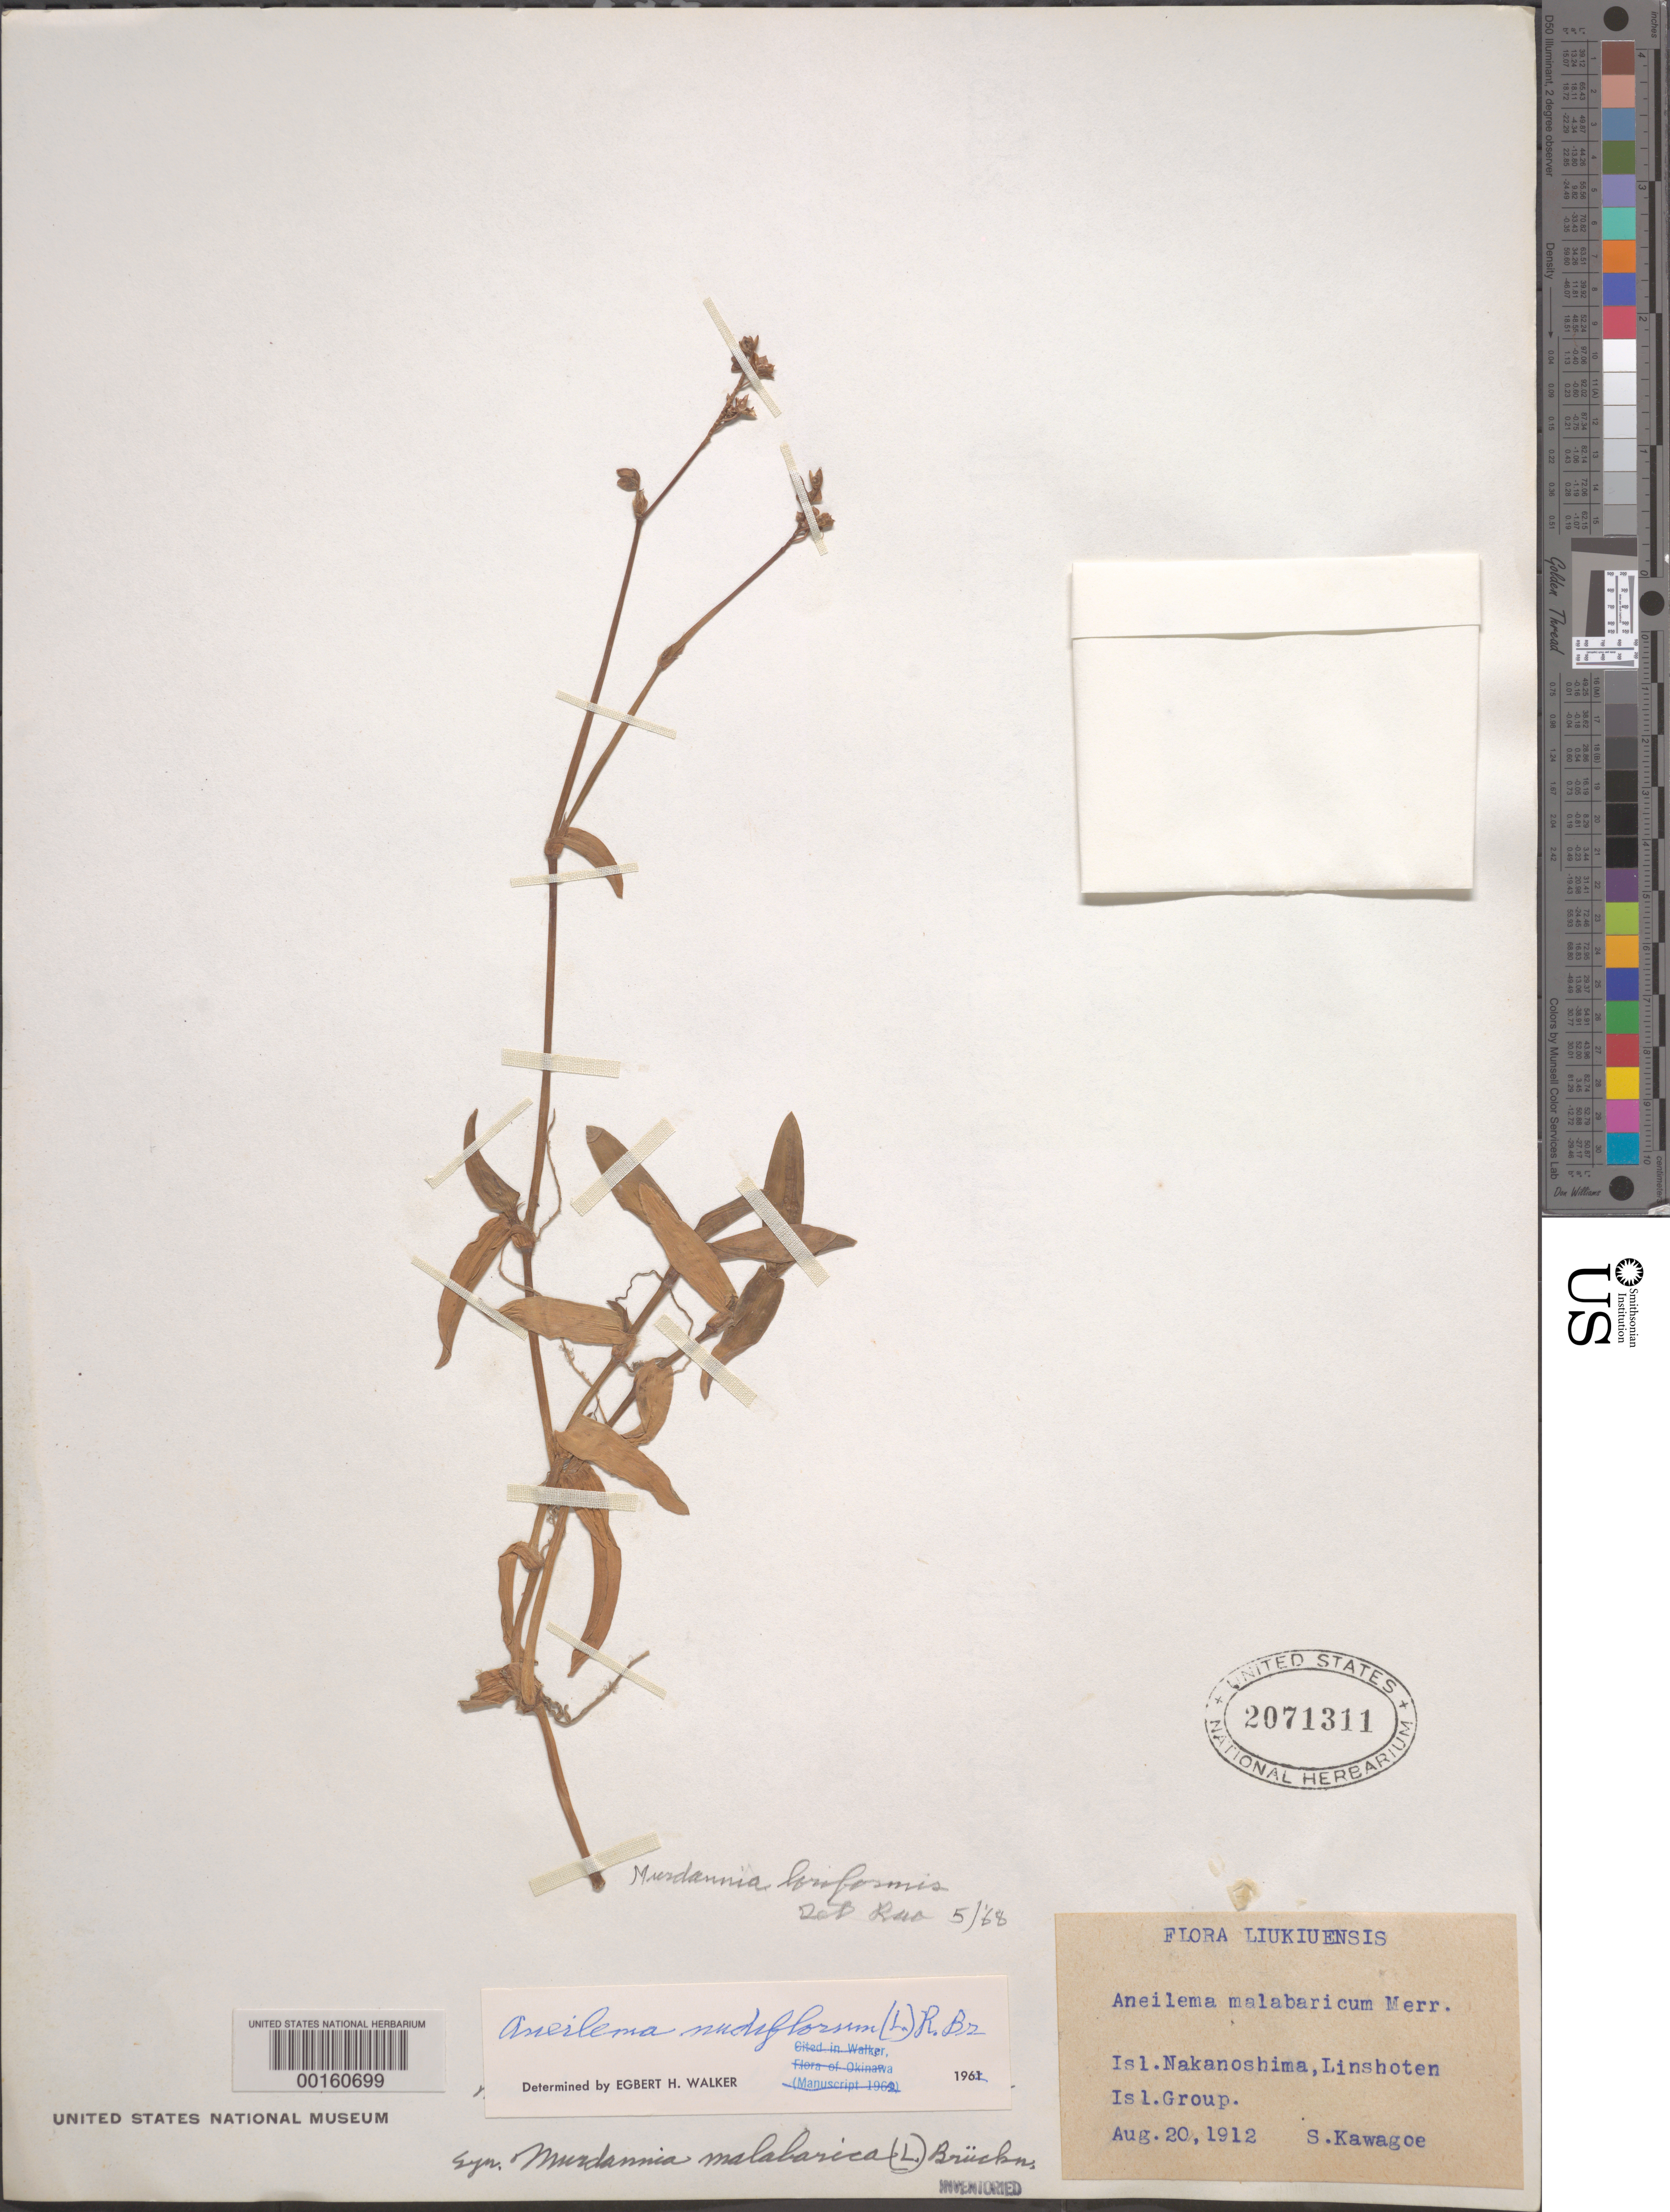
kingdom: Plantae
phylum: Tracheophyta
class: Liliopsida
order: Commelinales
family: Commelinaceae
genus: Murdannia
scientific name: Murdannia loriformis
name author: (Hassk.) R.S. Rao & Kammathy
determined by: Rao, R. S.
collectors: S. Kawagoe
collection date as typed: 20 Aug 1912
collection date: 1912-08-20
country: Japan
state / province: Okinawa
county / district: Kagoshima Prefecture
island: Nakano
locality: Nakano shima; tokara island [Satsunan Is.]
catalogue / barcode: US 2071311